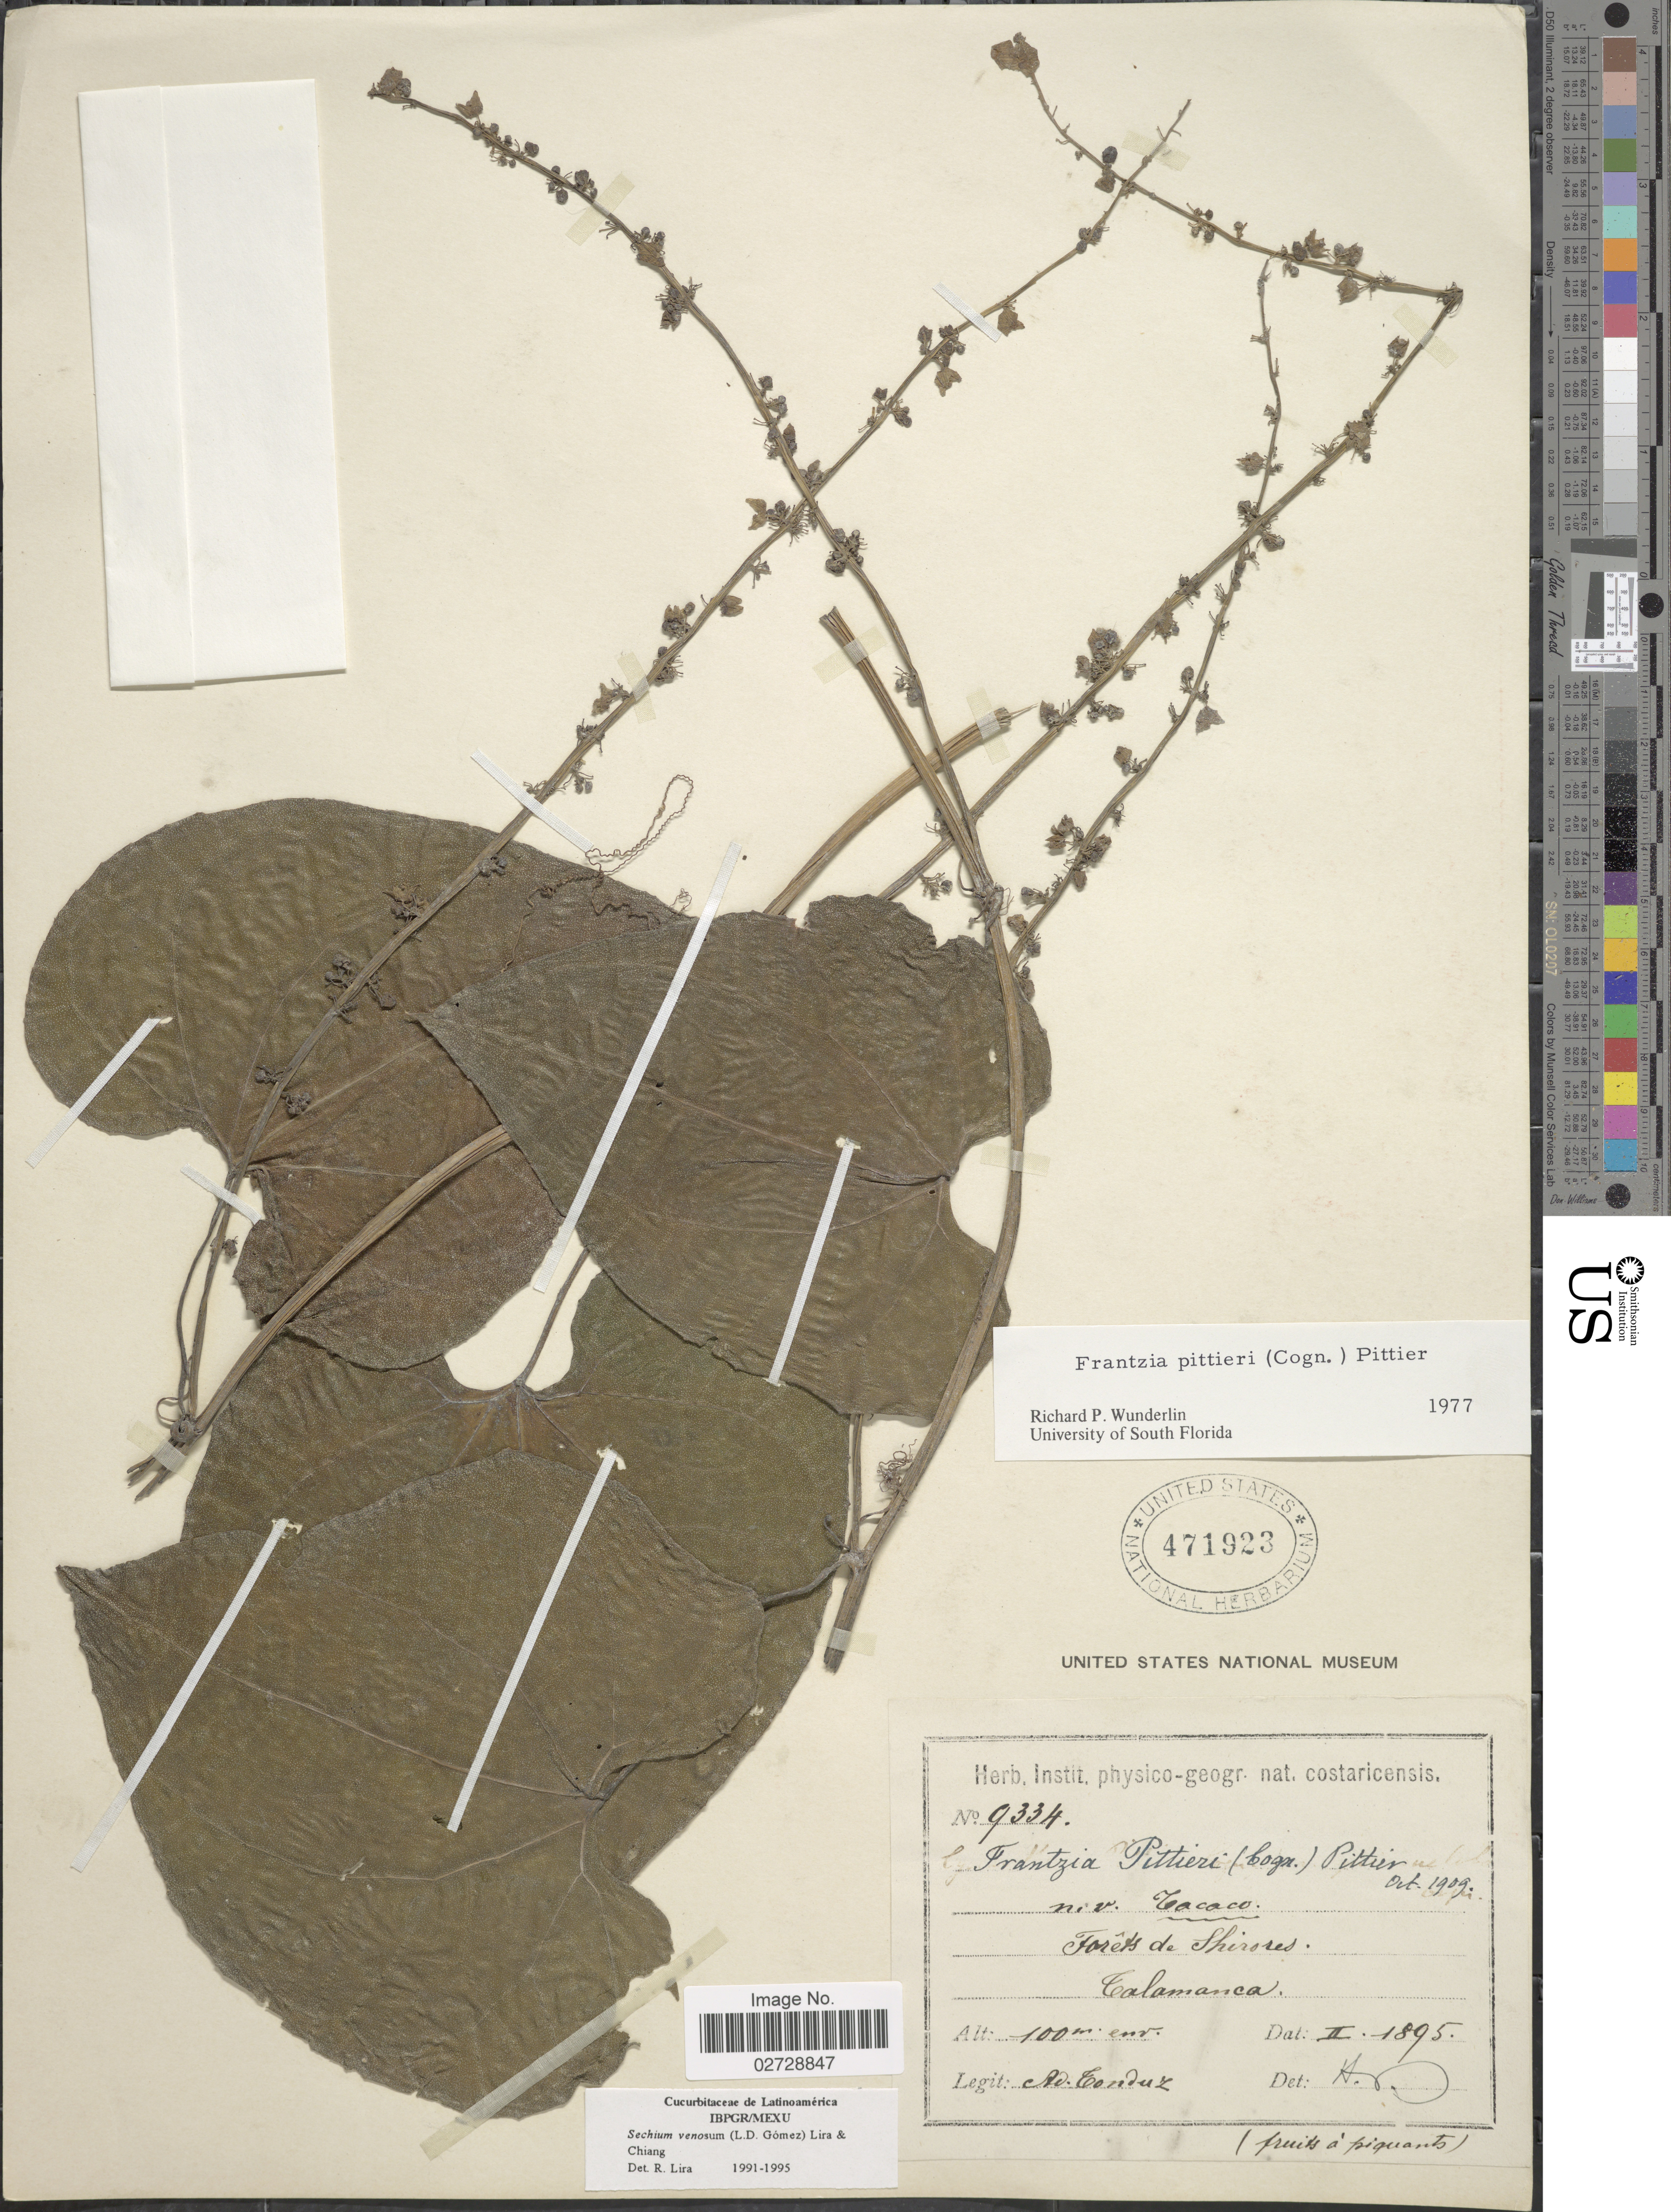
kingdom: Plantae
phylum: Tracheophyta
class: Magnoliopsida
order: Cucurbitales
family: Cucurbitaceae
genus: Sechium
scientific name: Sechium venosum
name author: (L.D. Gómez) Lira & F. Chiang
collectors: A. Tonduz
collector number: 9334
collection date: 1895-02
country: Costa Rica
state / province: Limón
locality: Forêts de Shirores. Talamanca.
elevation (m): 100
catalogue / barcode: US 471923